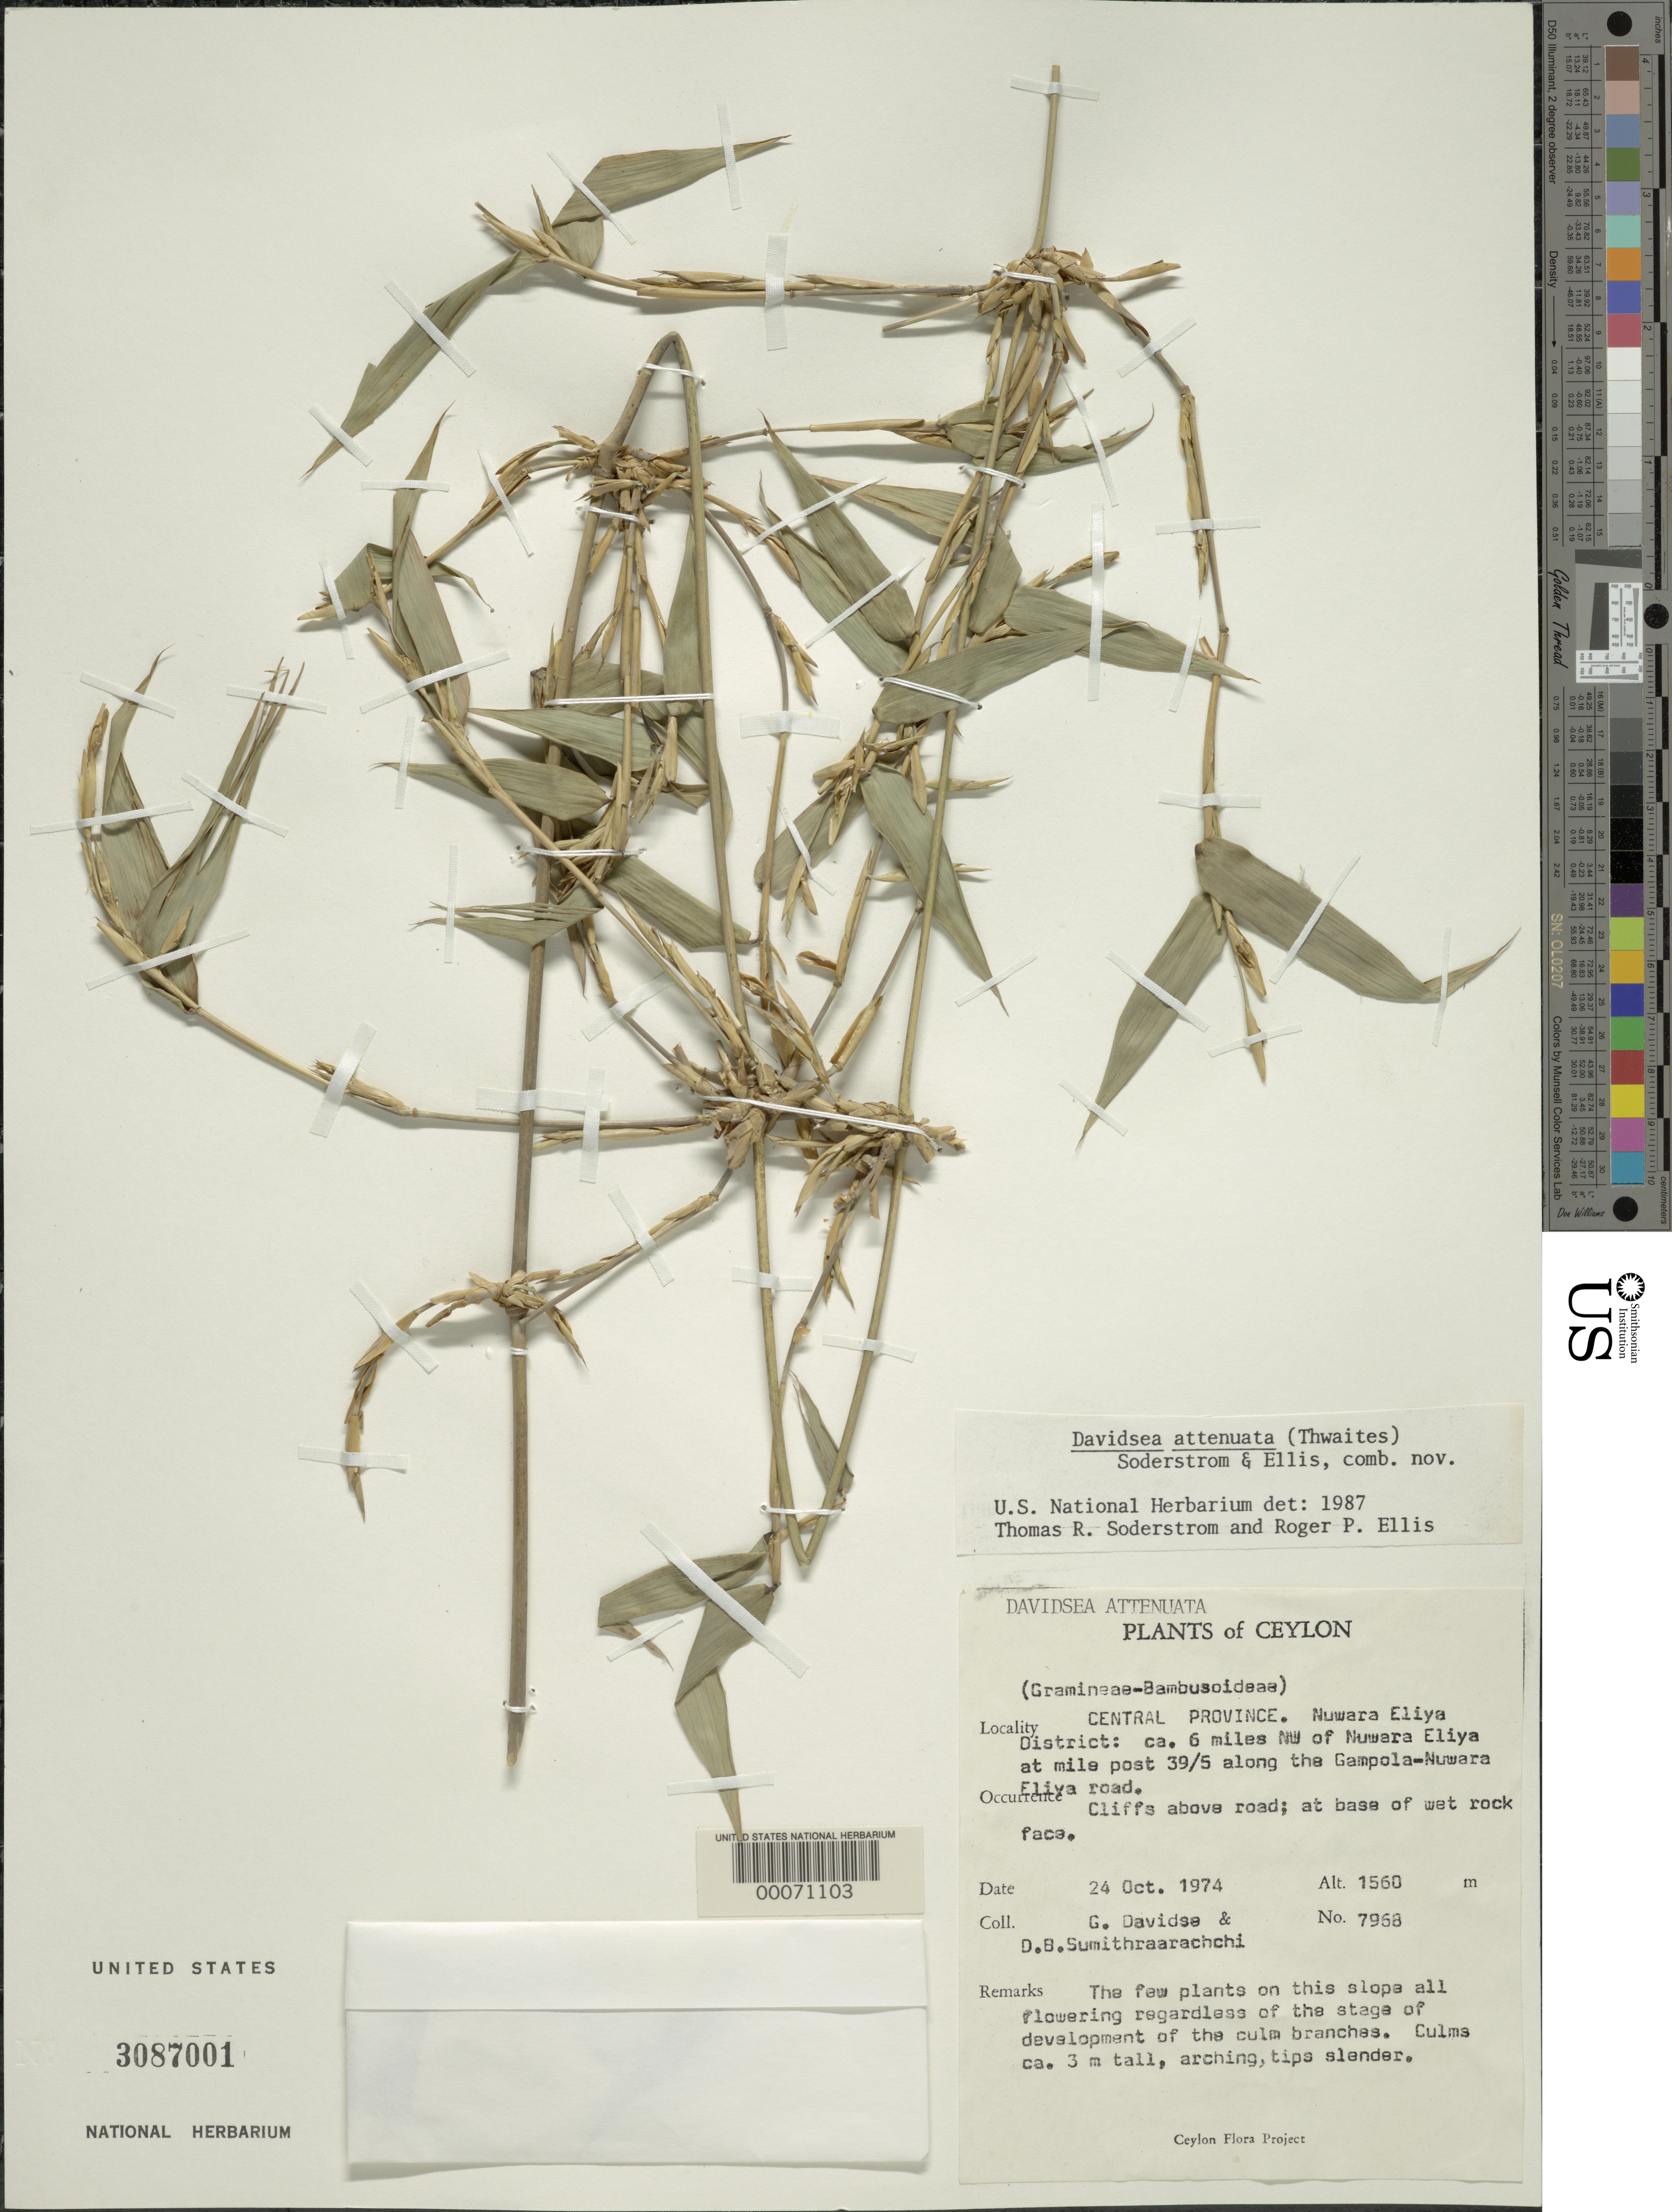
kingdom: Plantae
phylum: Tracheophyta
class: Liliopsida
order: Poales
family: Poaceae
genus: Davidsea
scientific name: Davidsea attenuata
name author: (Thwaites) Soderstr. & R.P. Ellis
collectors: G. Davidse & D. B. Sumithraarachchi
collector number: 7968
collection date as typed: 24 Oct 1974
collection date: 1974-10-24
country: Sri Lanka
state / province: Central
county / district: Nuwara Eliya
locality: Ca. 6 mi nw of numara eliya at mile post 39/5 along gampola- nuwara eliya road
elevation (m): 1560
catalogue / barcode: US 3087001